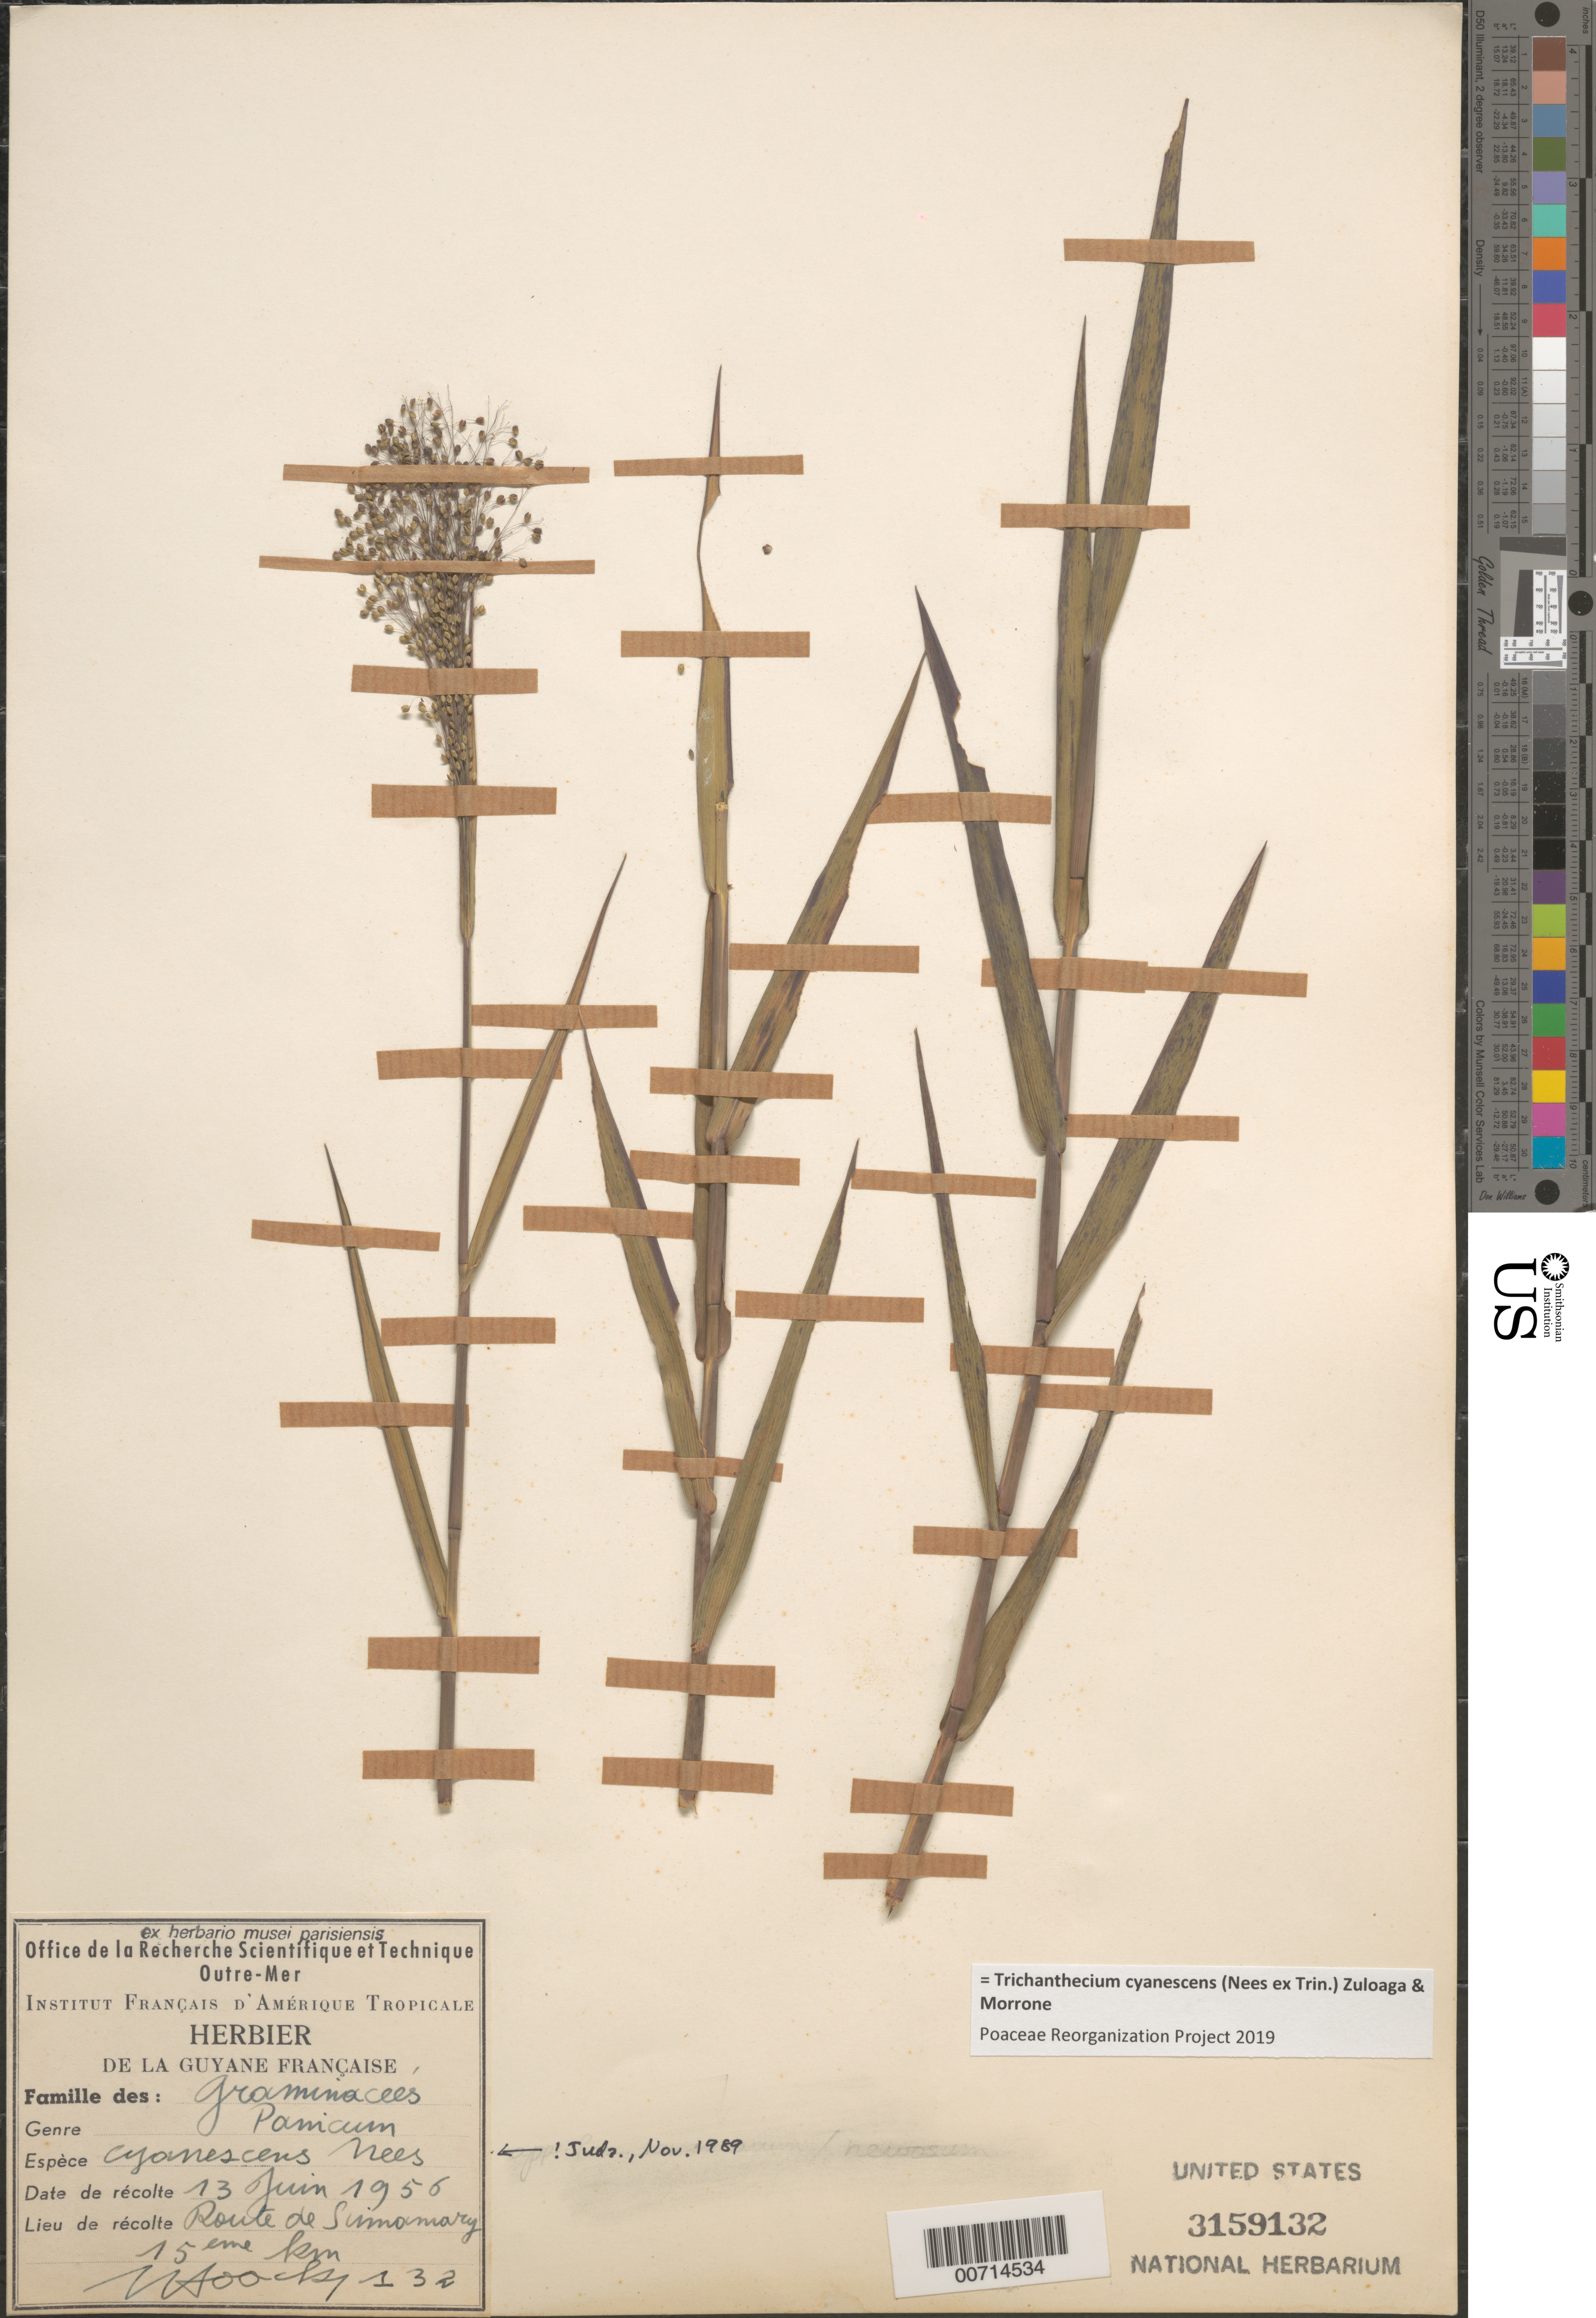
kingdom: Plantae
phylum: Tracheophyta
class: Liliopsida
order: Poales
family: Poaceae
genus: Panicum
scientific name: Panicum cyanescens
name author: Nees ex Trin.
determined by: Judziewicz, E. J.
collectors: J. Hoock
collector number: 132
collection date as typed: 13-Jun-56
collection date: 1956-06-13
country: French Guiana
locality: Route de Sinnamary, km 15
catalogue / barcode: US 3159132